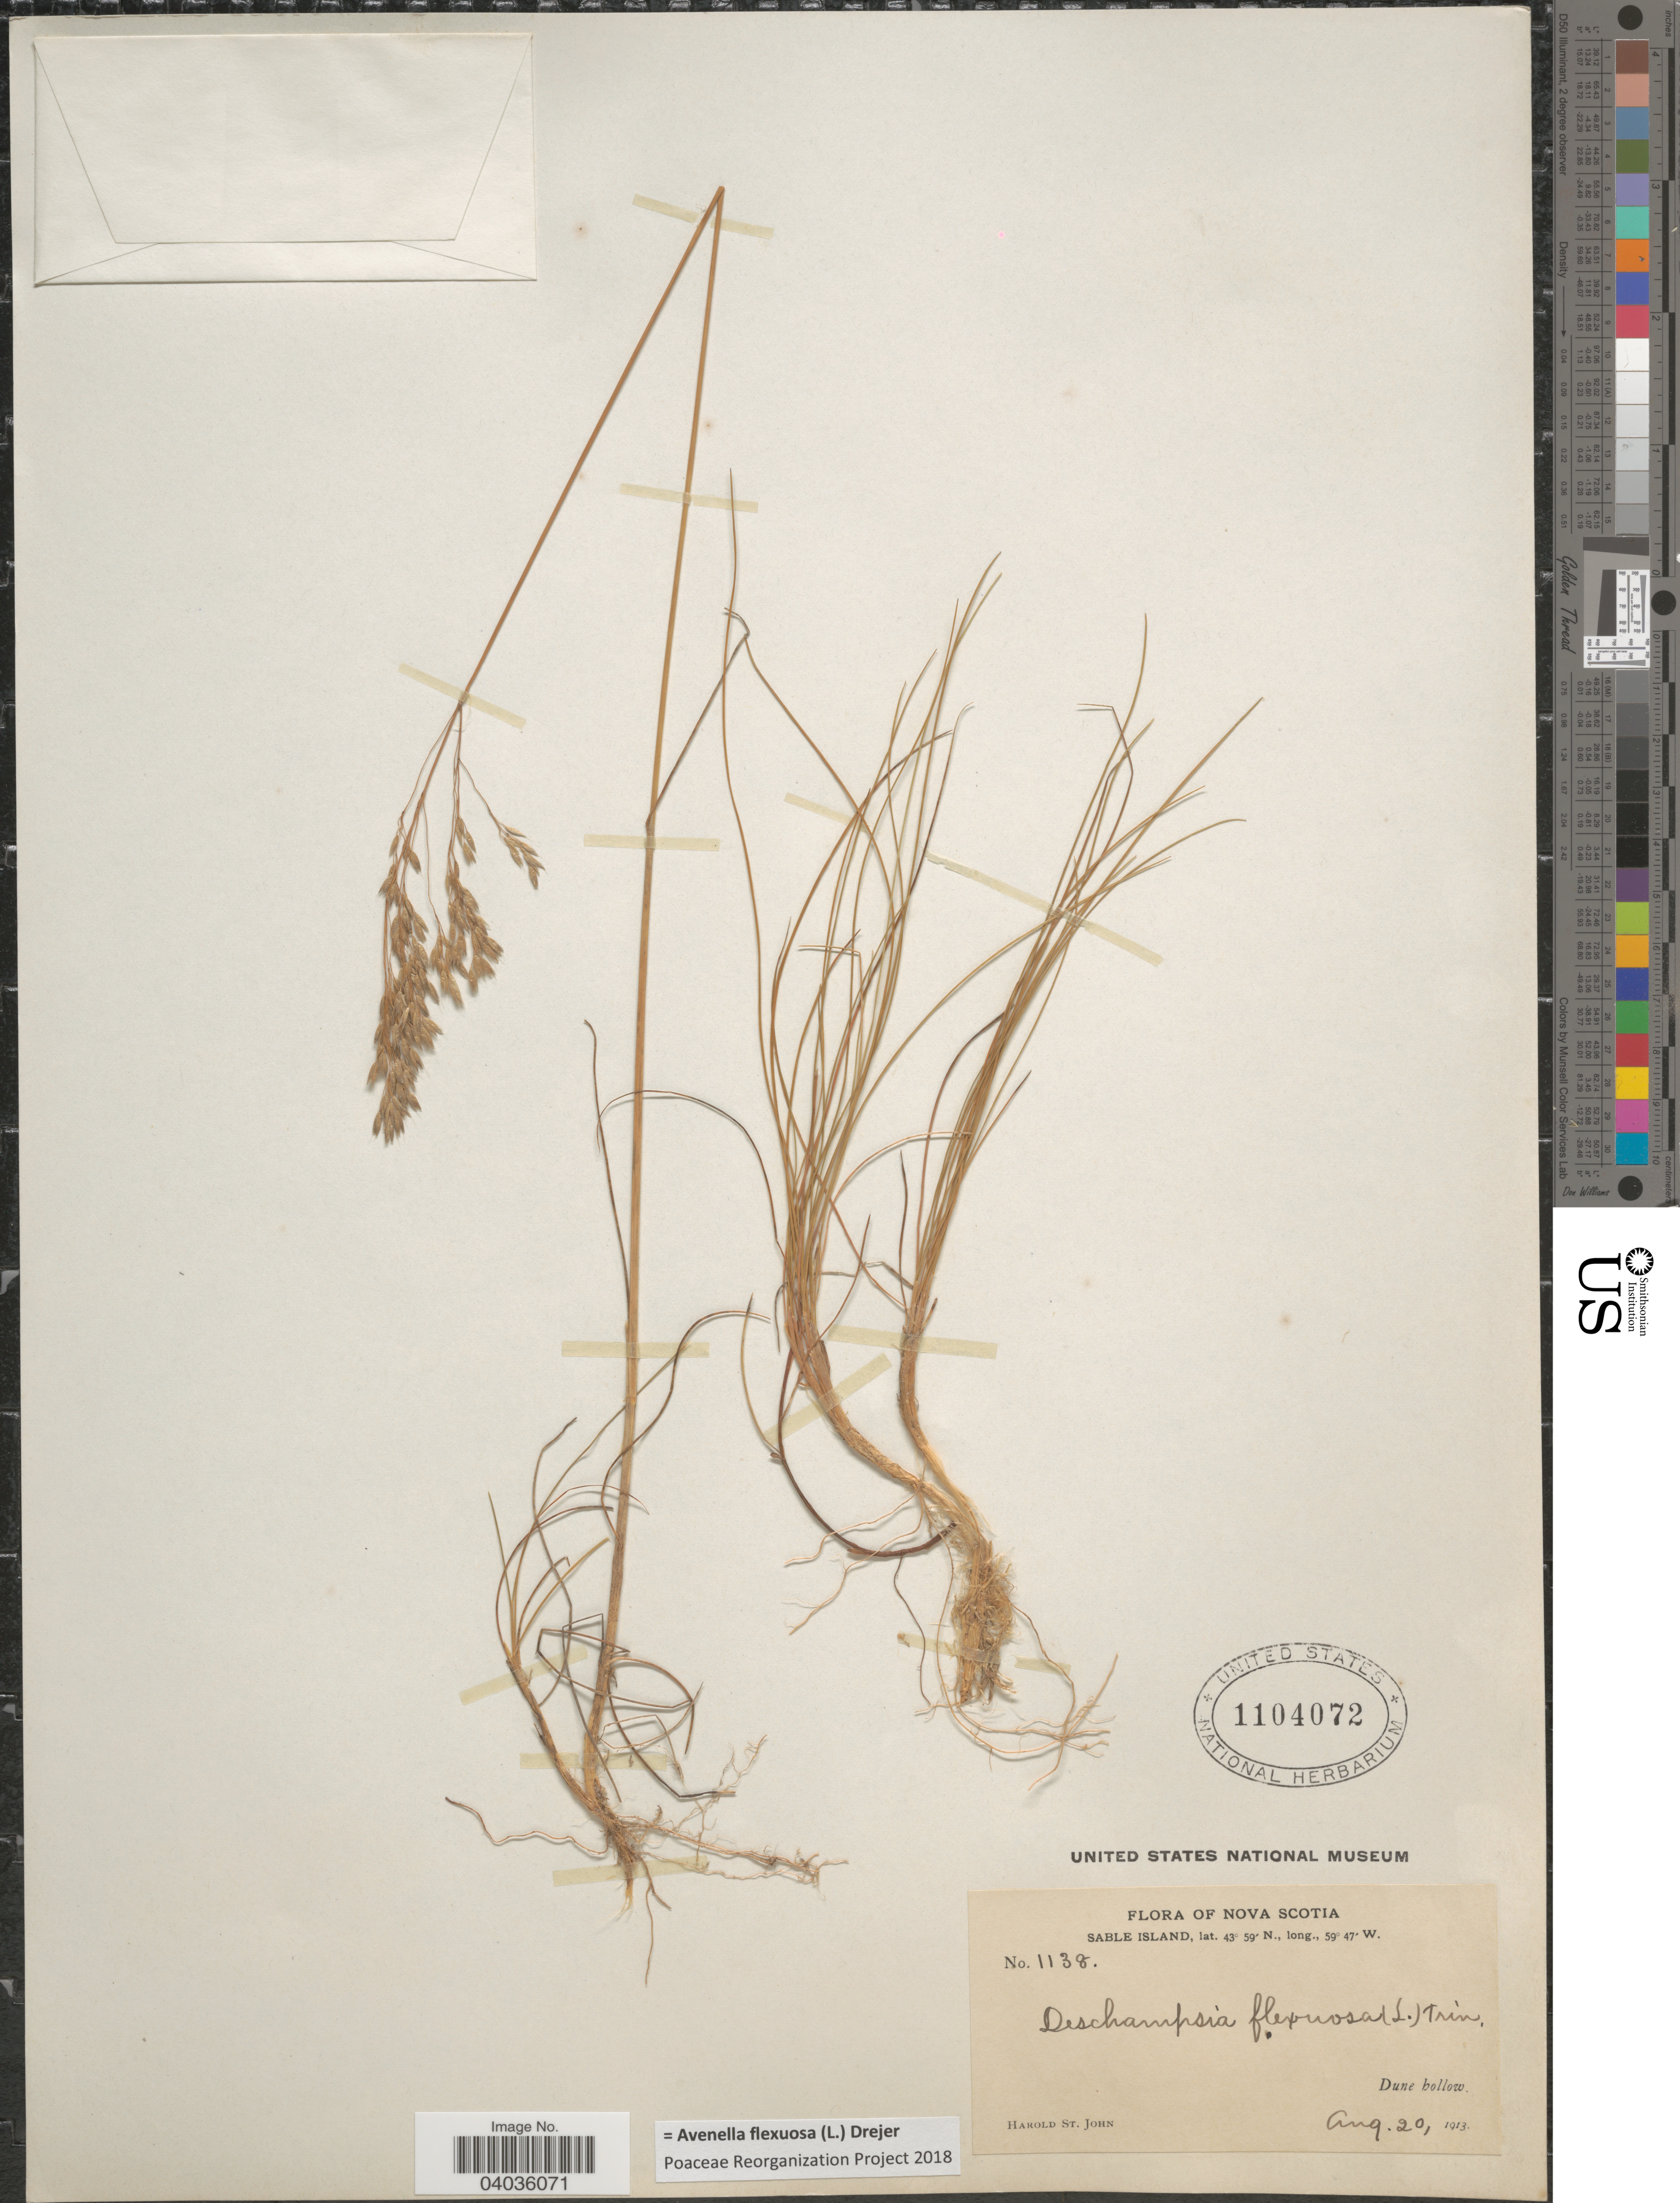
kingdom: Plantae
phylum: Tracheophyta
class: Liliopsida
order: Poales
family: Poaceae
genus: Avenella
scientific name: Avenella flexuosa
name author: (L.) Drejer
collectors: H. St. John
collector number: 1138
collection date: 1913-08-20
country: Canada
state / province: Nova Scotia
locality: Sable Island.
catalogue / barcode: US 1104072